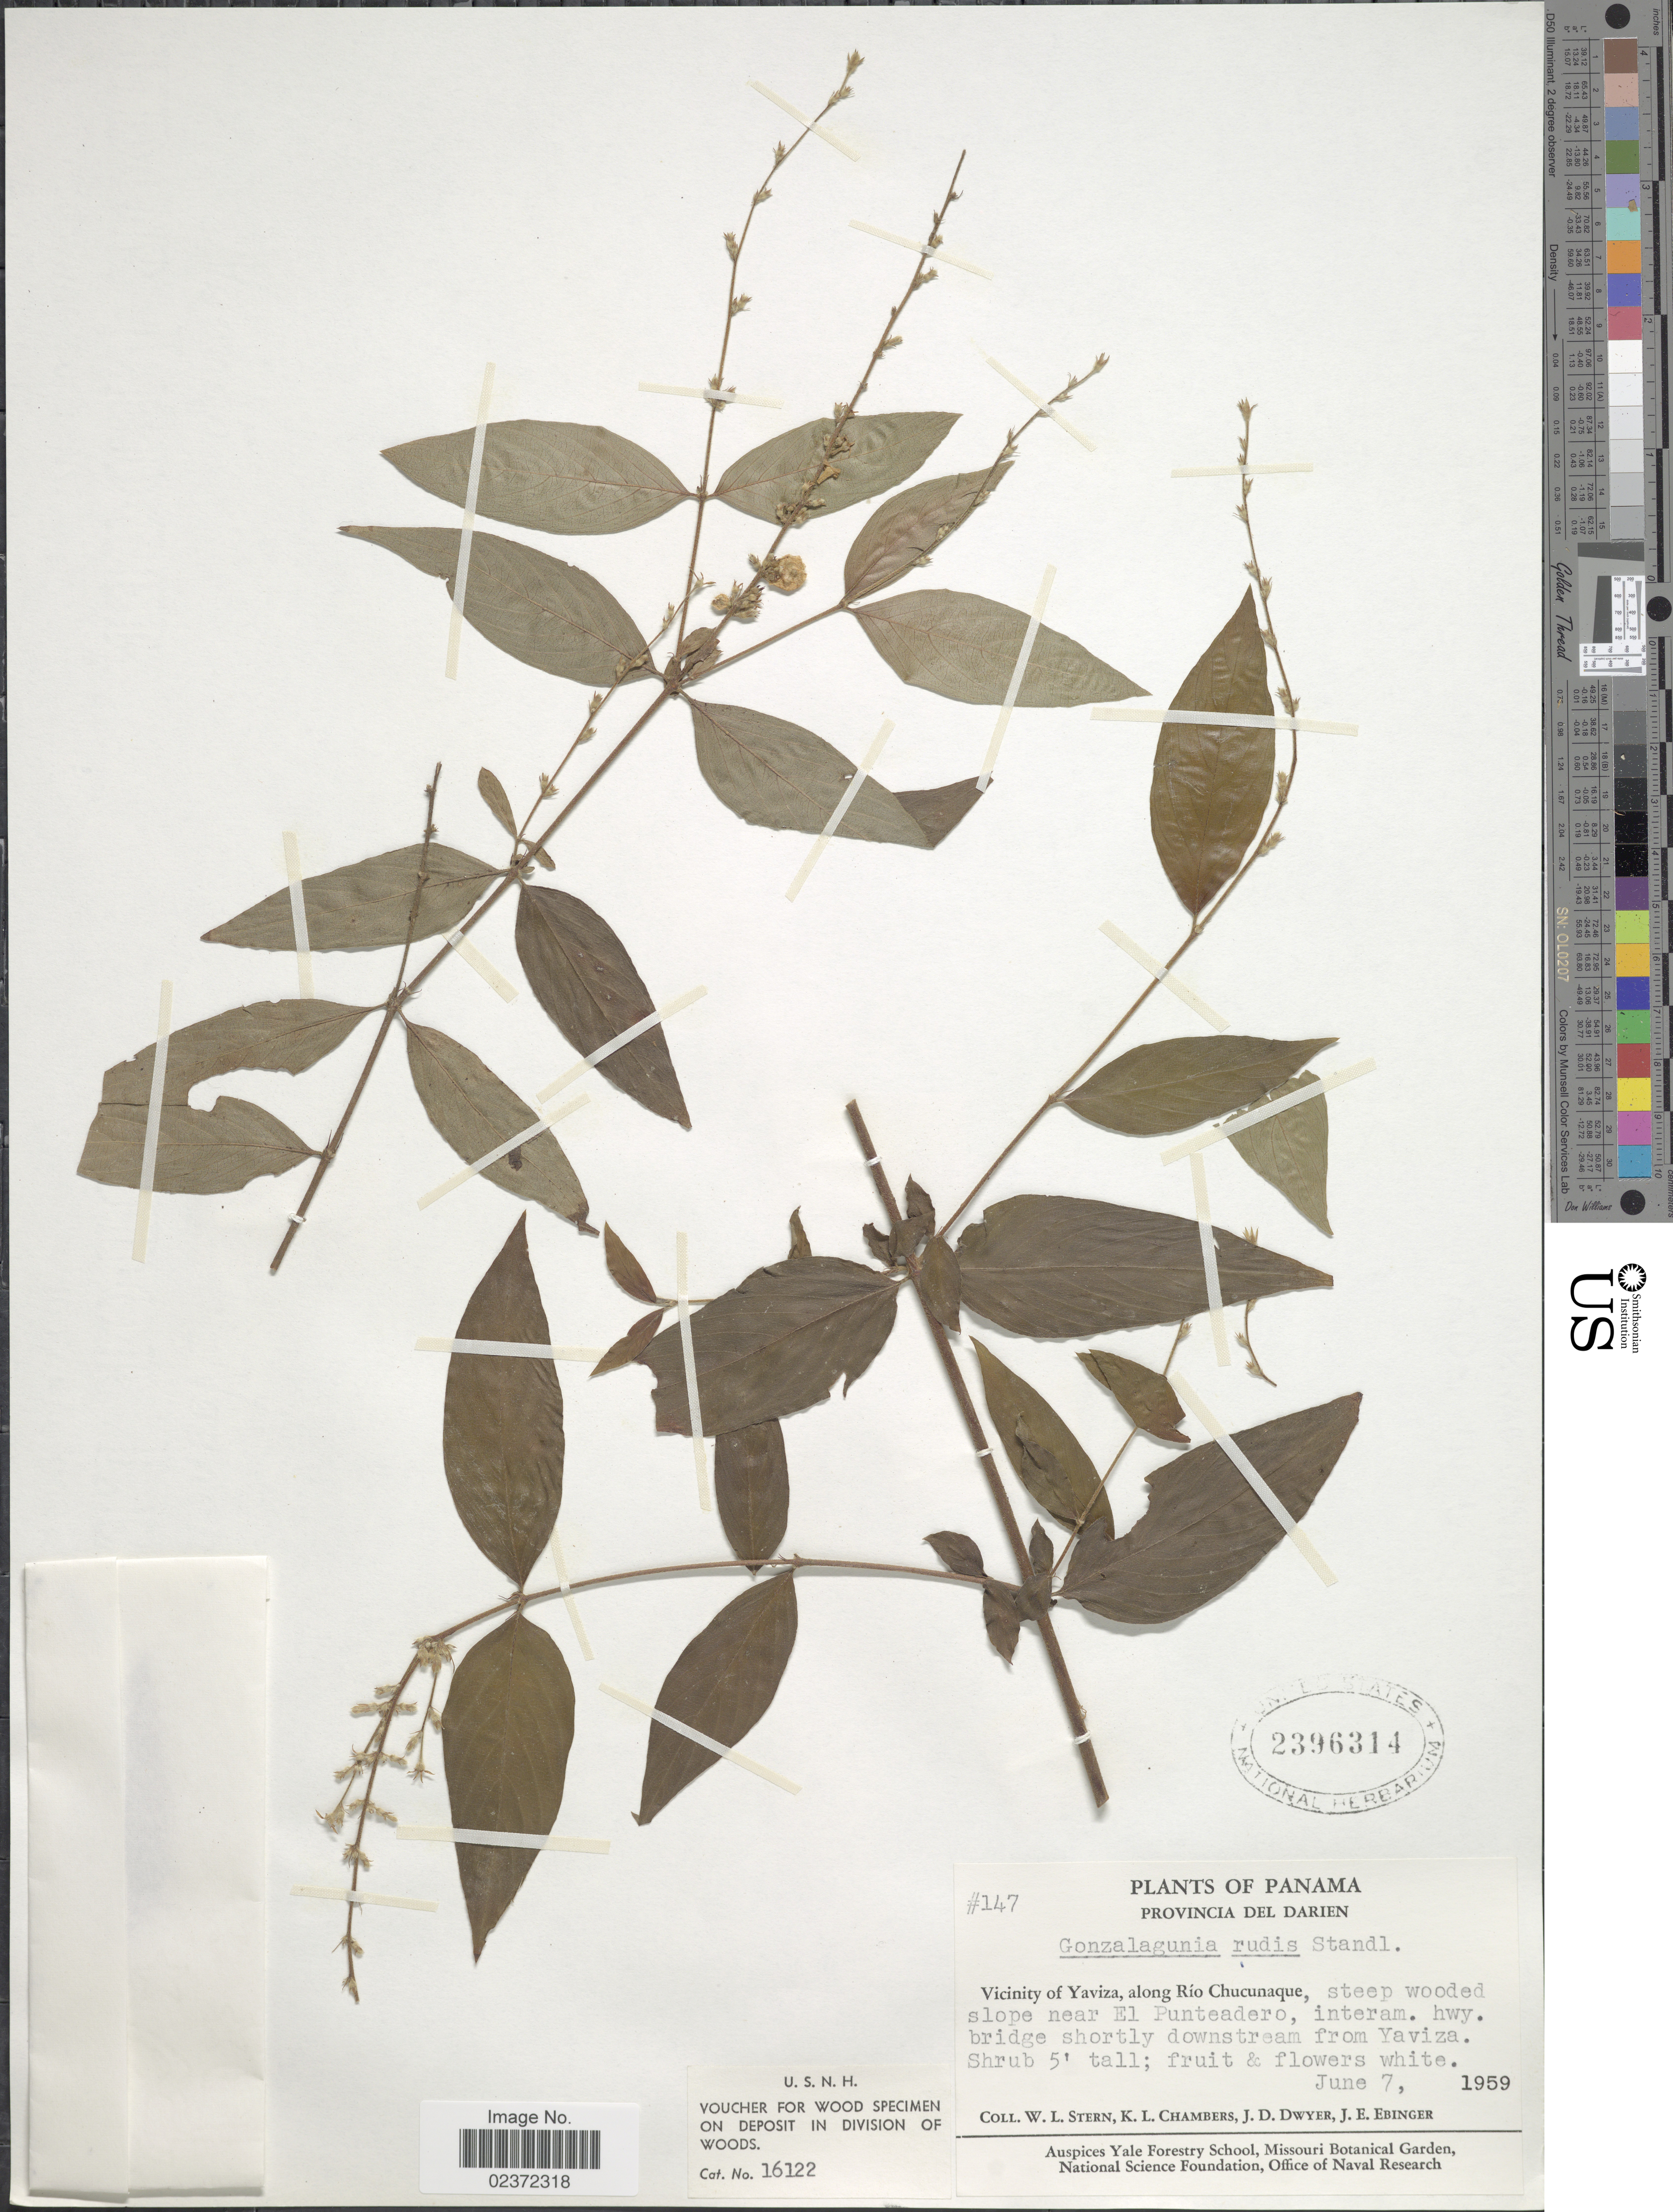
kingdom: Plantae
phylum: Tracheophyta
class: Magnoliopsida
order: Gentianales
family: Rubiaceae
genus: Duggena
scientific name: Duggena rudis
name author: Standl.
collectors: W. L. Stern, K. Chambers, J. D. Dwyer & J. Ebinger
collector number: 147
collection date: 1959-06-07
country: Panama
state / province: Darién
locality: Vicinity of Yaviza, along Rio Chucunaque, steeep wooded slope near El Punteadero, interam. hwy. bridge shortly downstream from Yaviza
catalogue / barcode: US 2396314